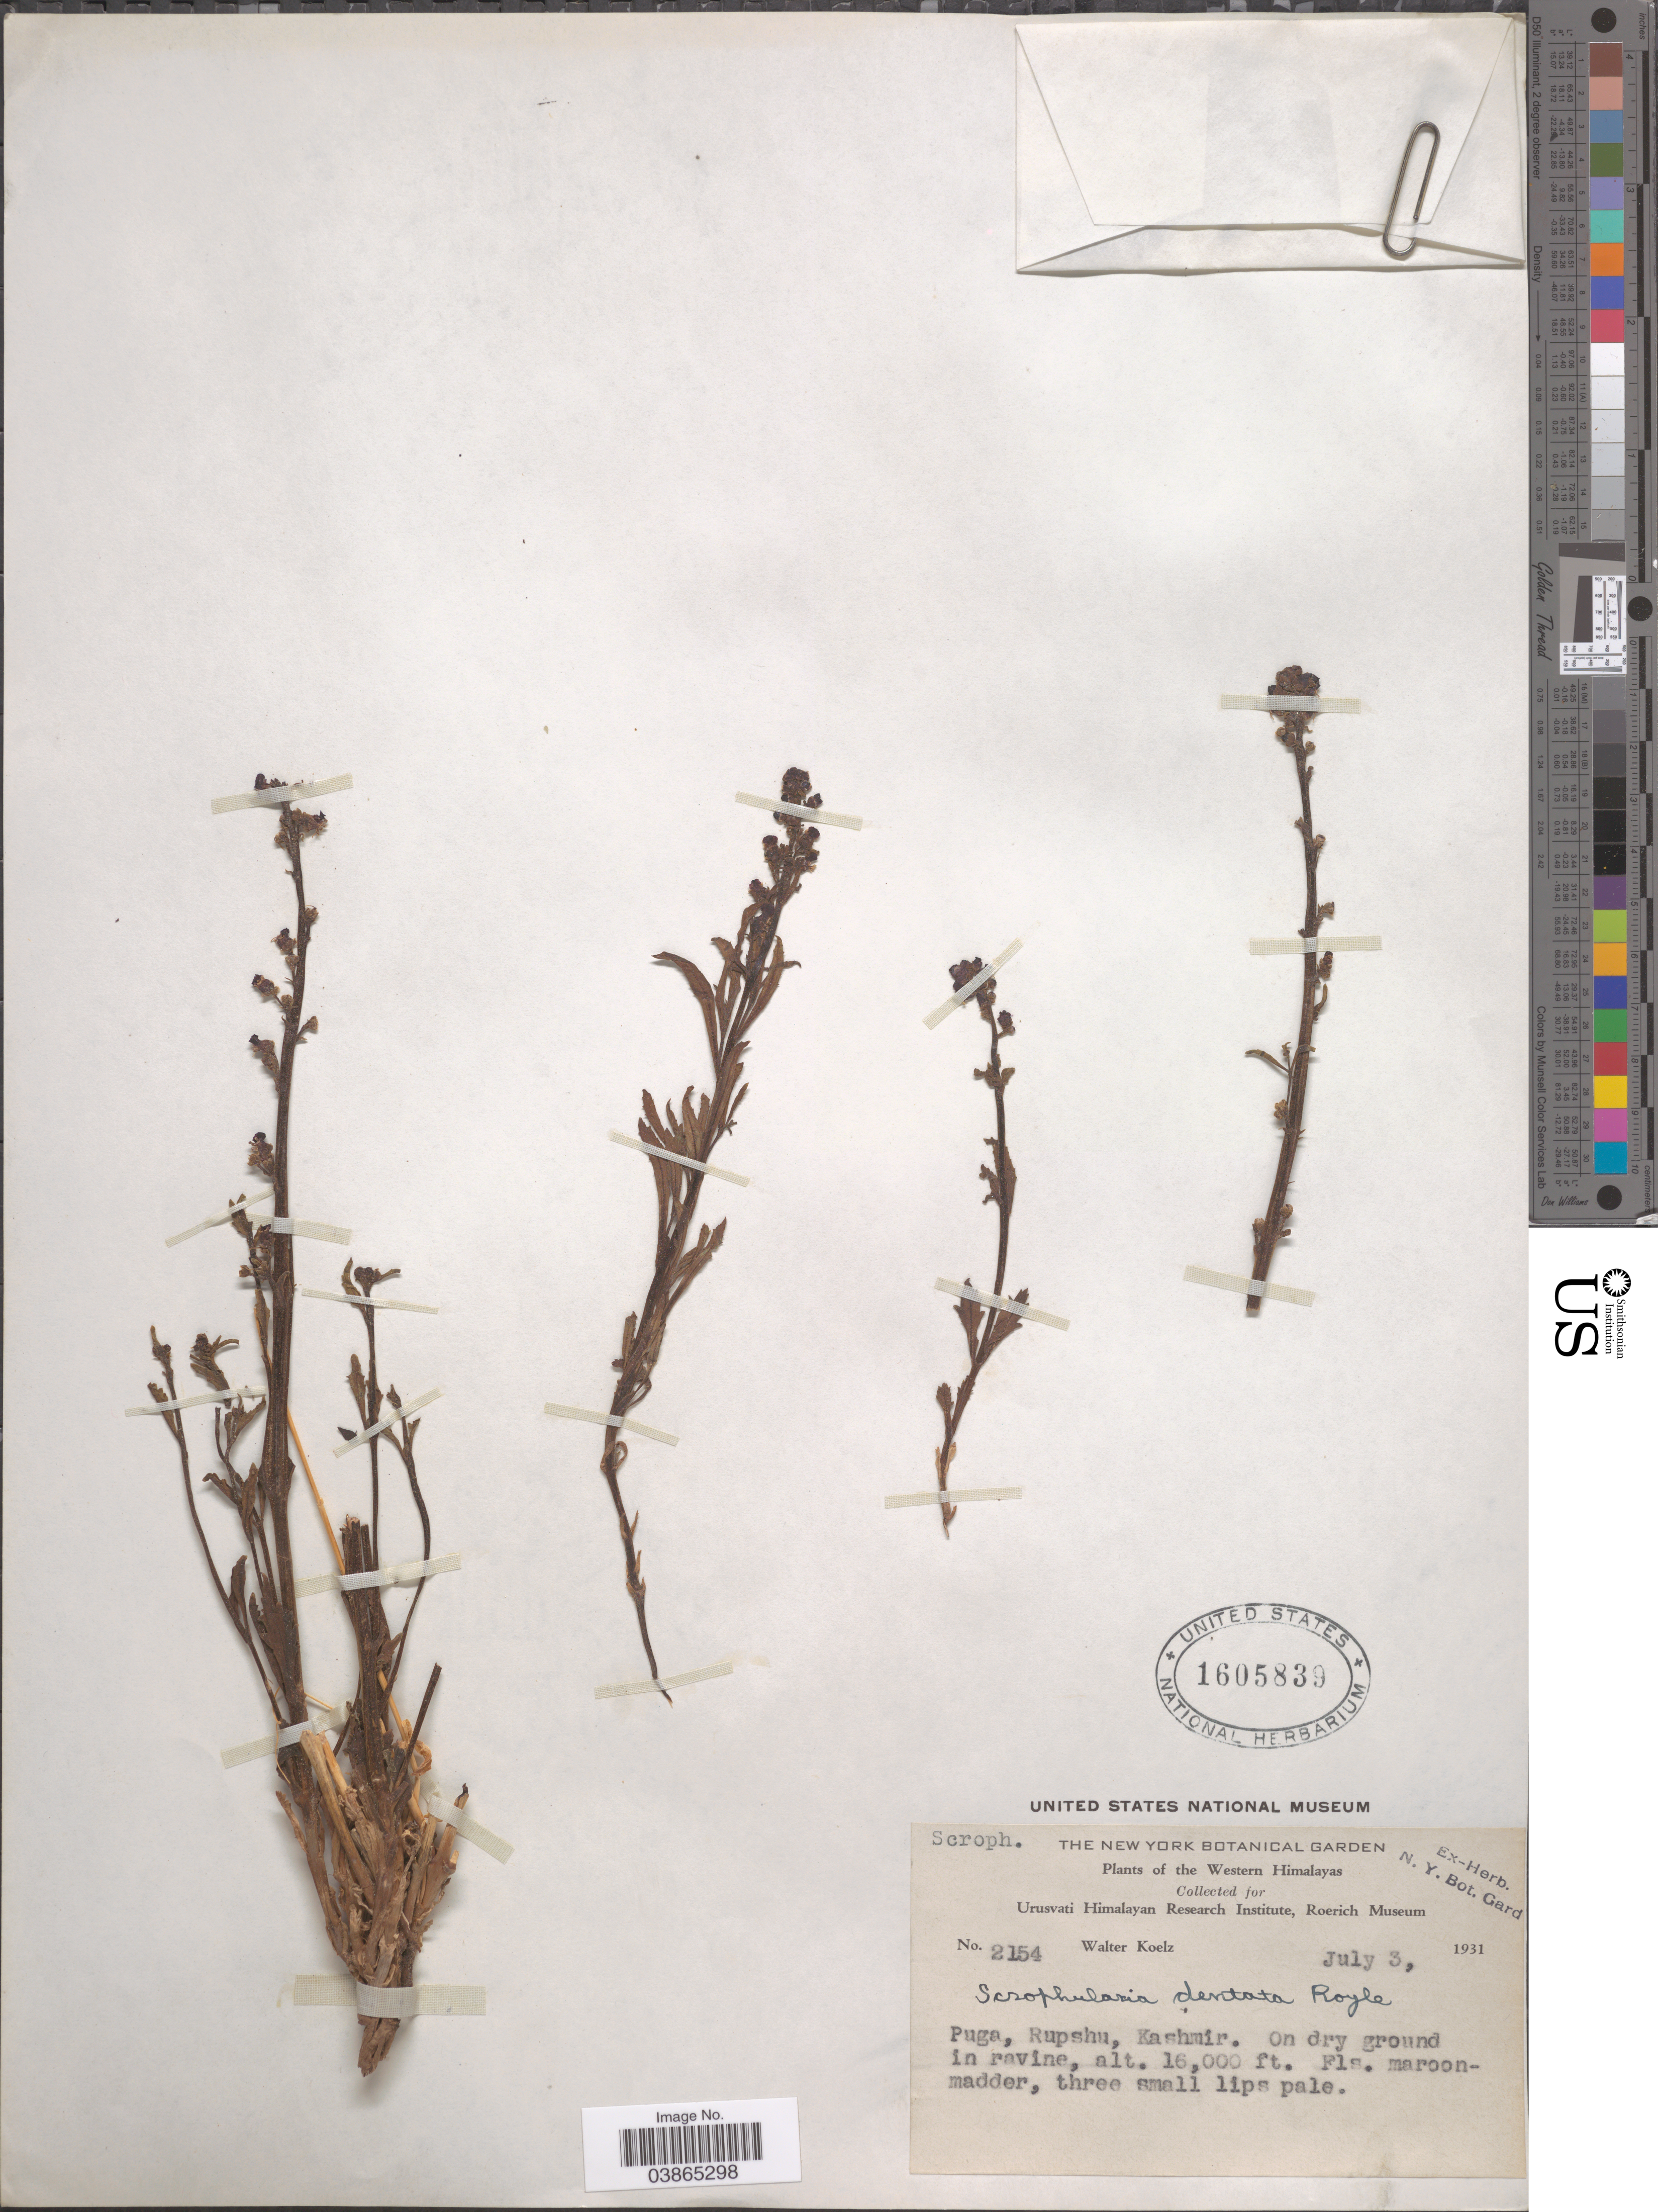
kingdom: Plantae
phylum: Tracheophyta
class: Magnoliopsida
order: Lamiales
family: Scrophulariaceae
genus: Scrophularia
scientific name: Scrophularia dentata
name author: Royle ex Benth.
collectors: W. N. Koelz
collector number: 2154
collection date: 1931-07-03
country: India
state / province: Jammu and Kashmir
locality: The Western Himalayas. Puga, Rupshu, Kashmir.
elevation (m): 4877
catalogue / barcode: US 1605839